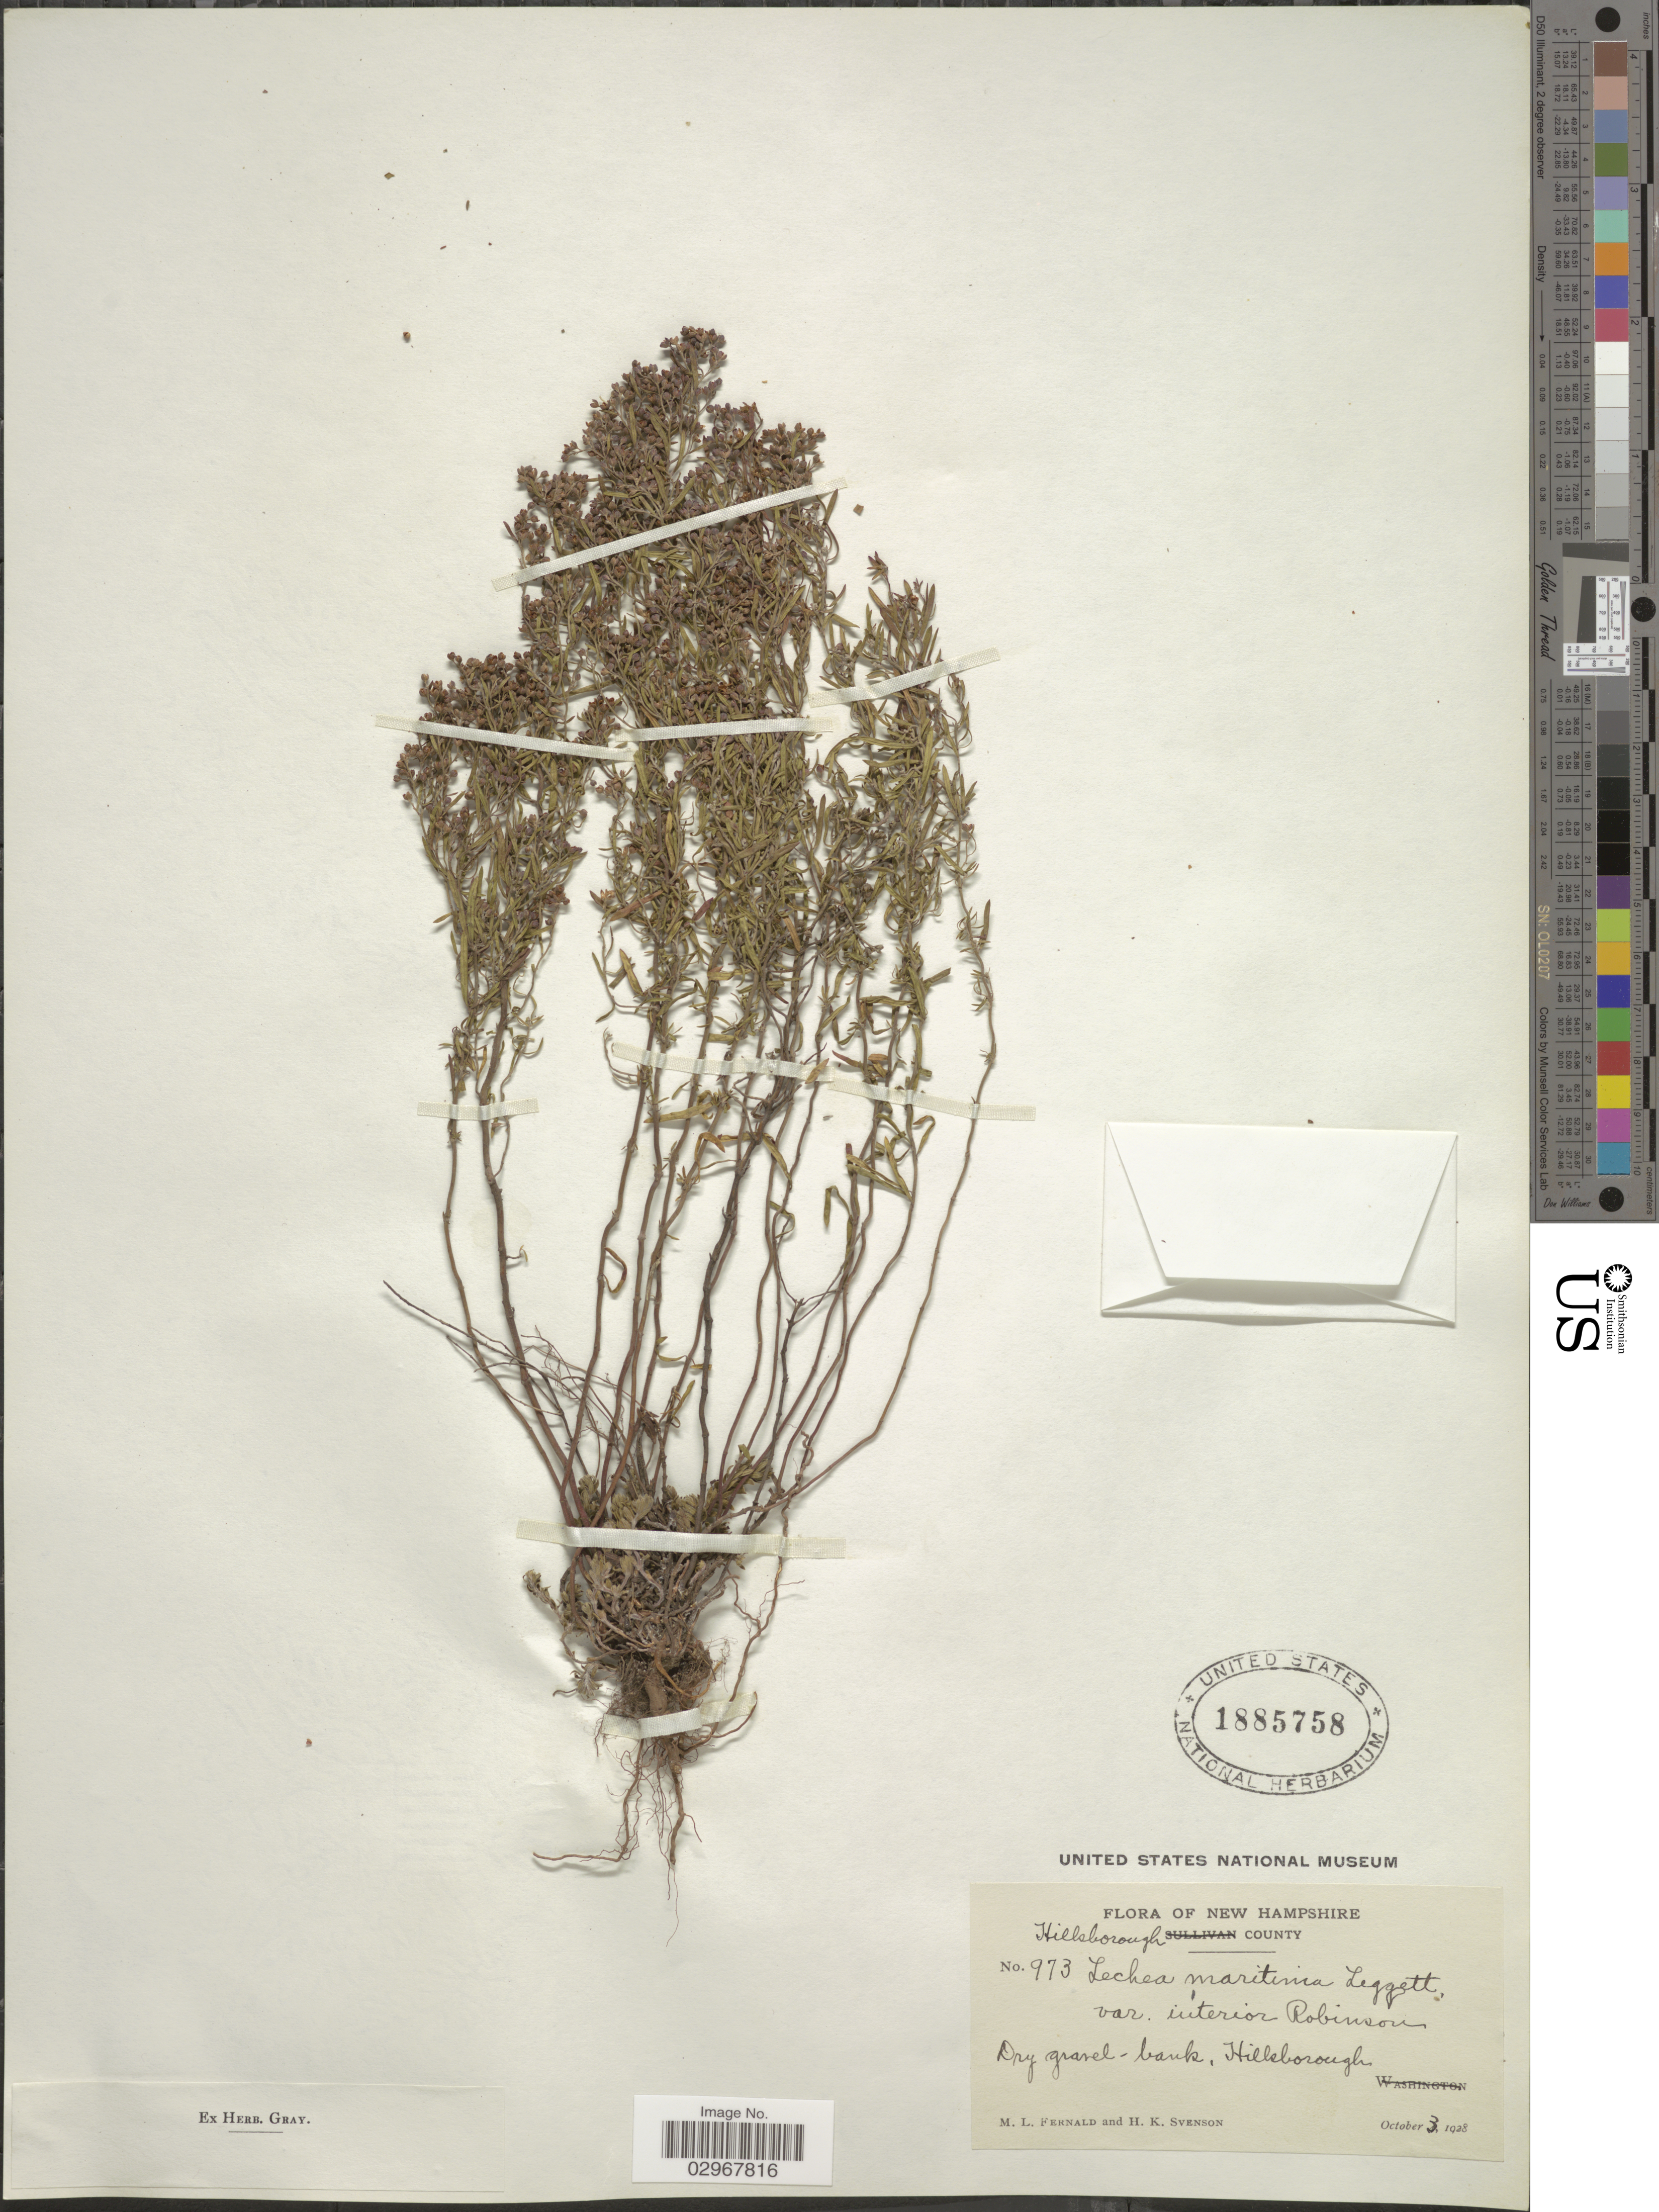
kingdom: Plantae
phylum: Tracheophyta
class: Magnoliopsida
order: Malvales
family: Cistaceae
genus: Lechea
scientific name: Lechea maritima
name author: Legg.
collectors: M. L. Fernald & H. K. Svenson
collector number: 973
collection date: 1928-10-03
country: United States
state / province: New Hampshire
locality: Hillsborough County. Dry gravel - bank, Hillsborough.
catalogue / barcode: US 1885758